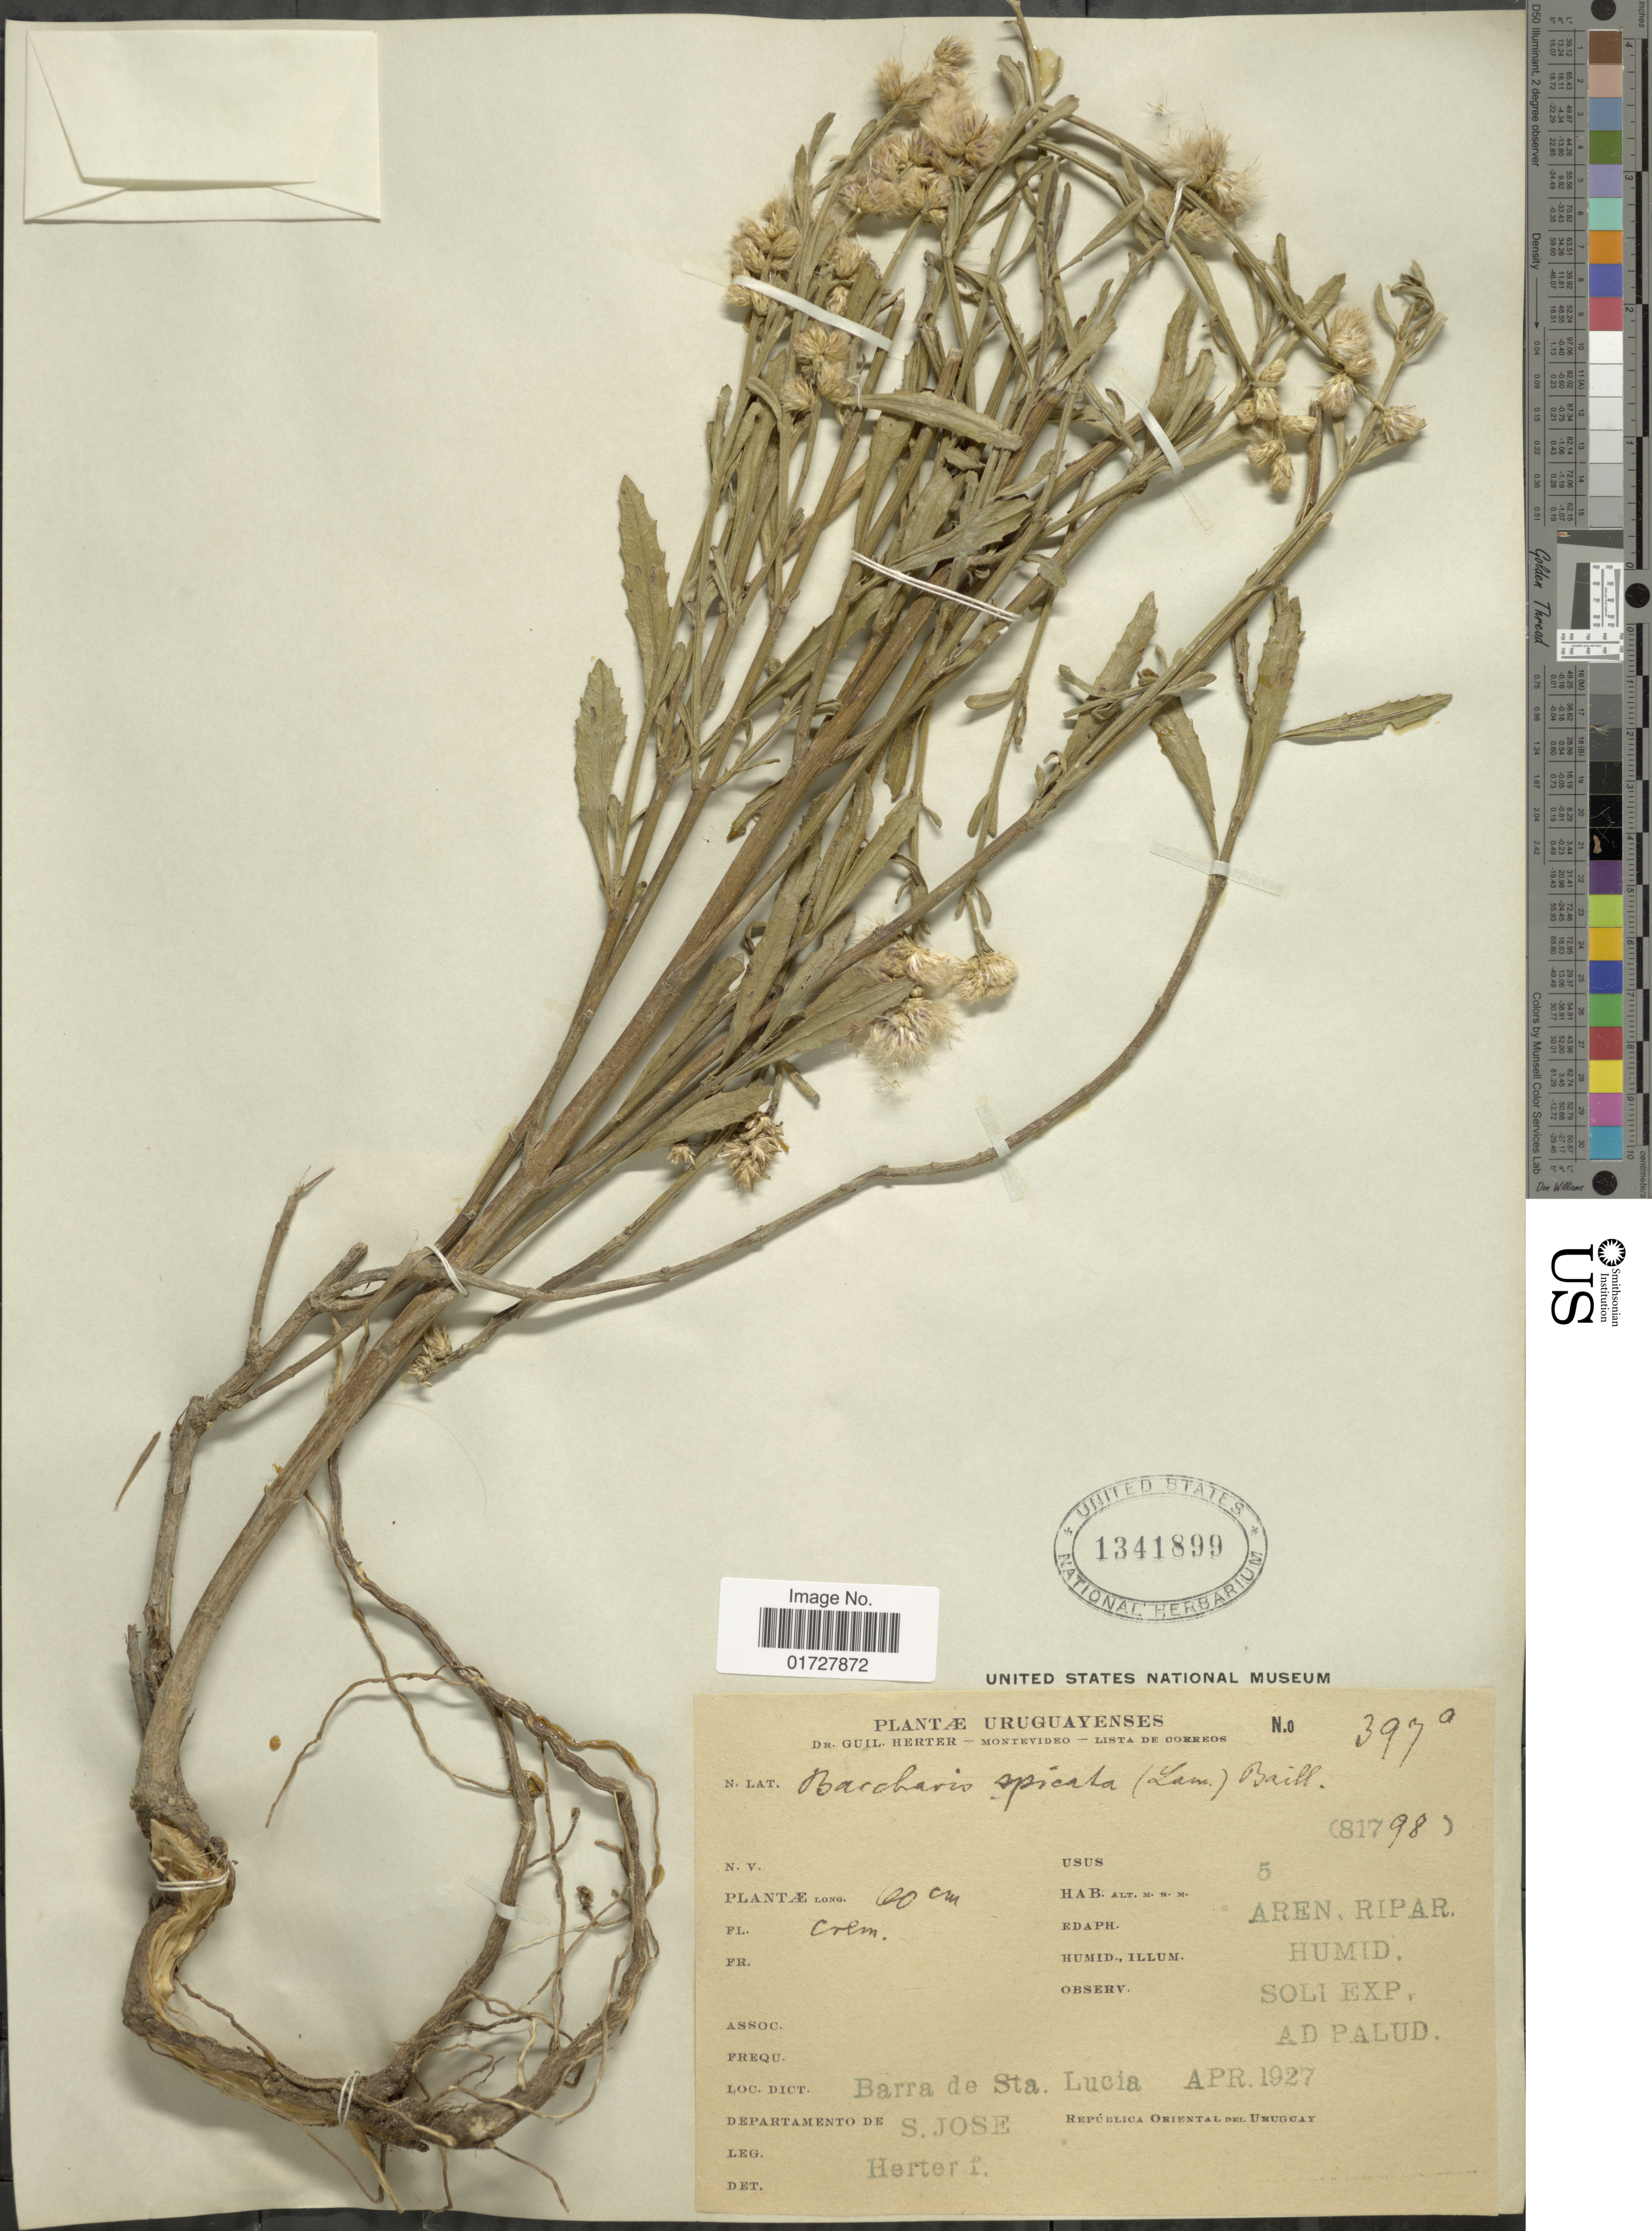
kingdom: Plantae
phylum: Tracheophyta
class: Magnoliopsida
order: Asterales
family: Asteraceae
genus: Baccharis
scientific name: Baccharis spicata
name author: (Lam.) Baill.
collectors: Herter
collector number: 397a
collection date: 1927-04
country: Uruguay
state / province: San Jose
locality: Barre de Sta. Lucia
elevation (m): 5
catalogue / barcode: US 1341899